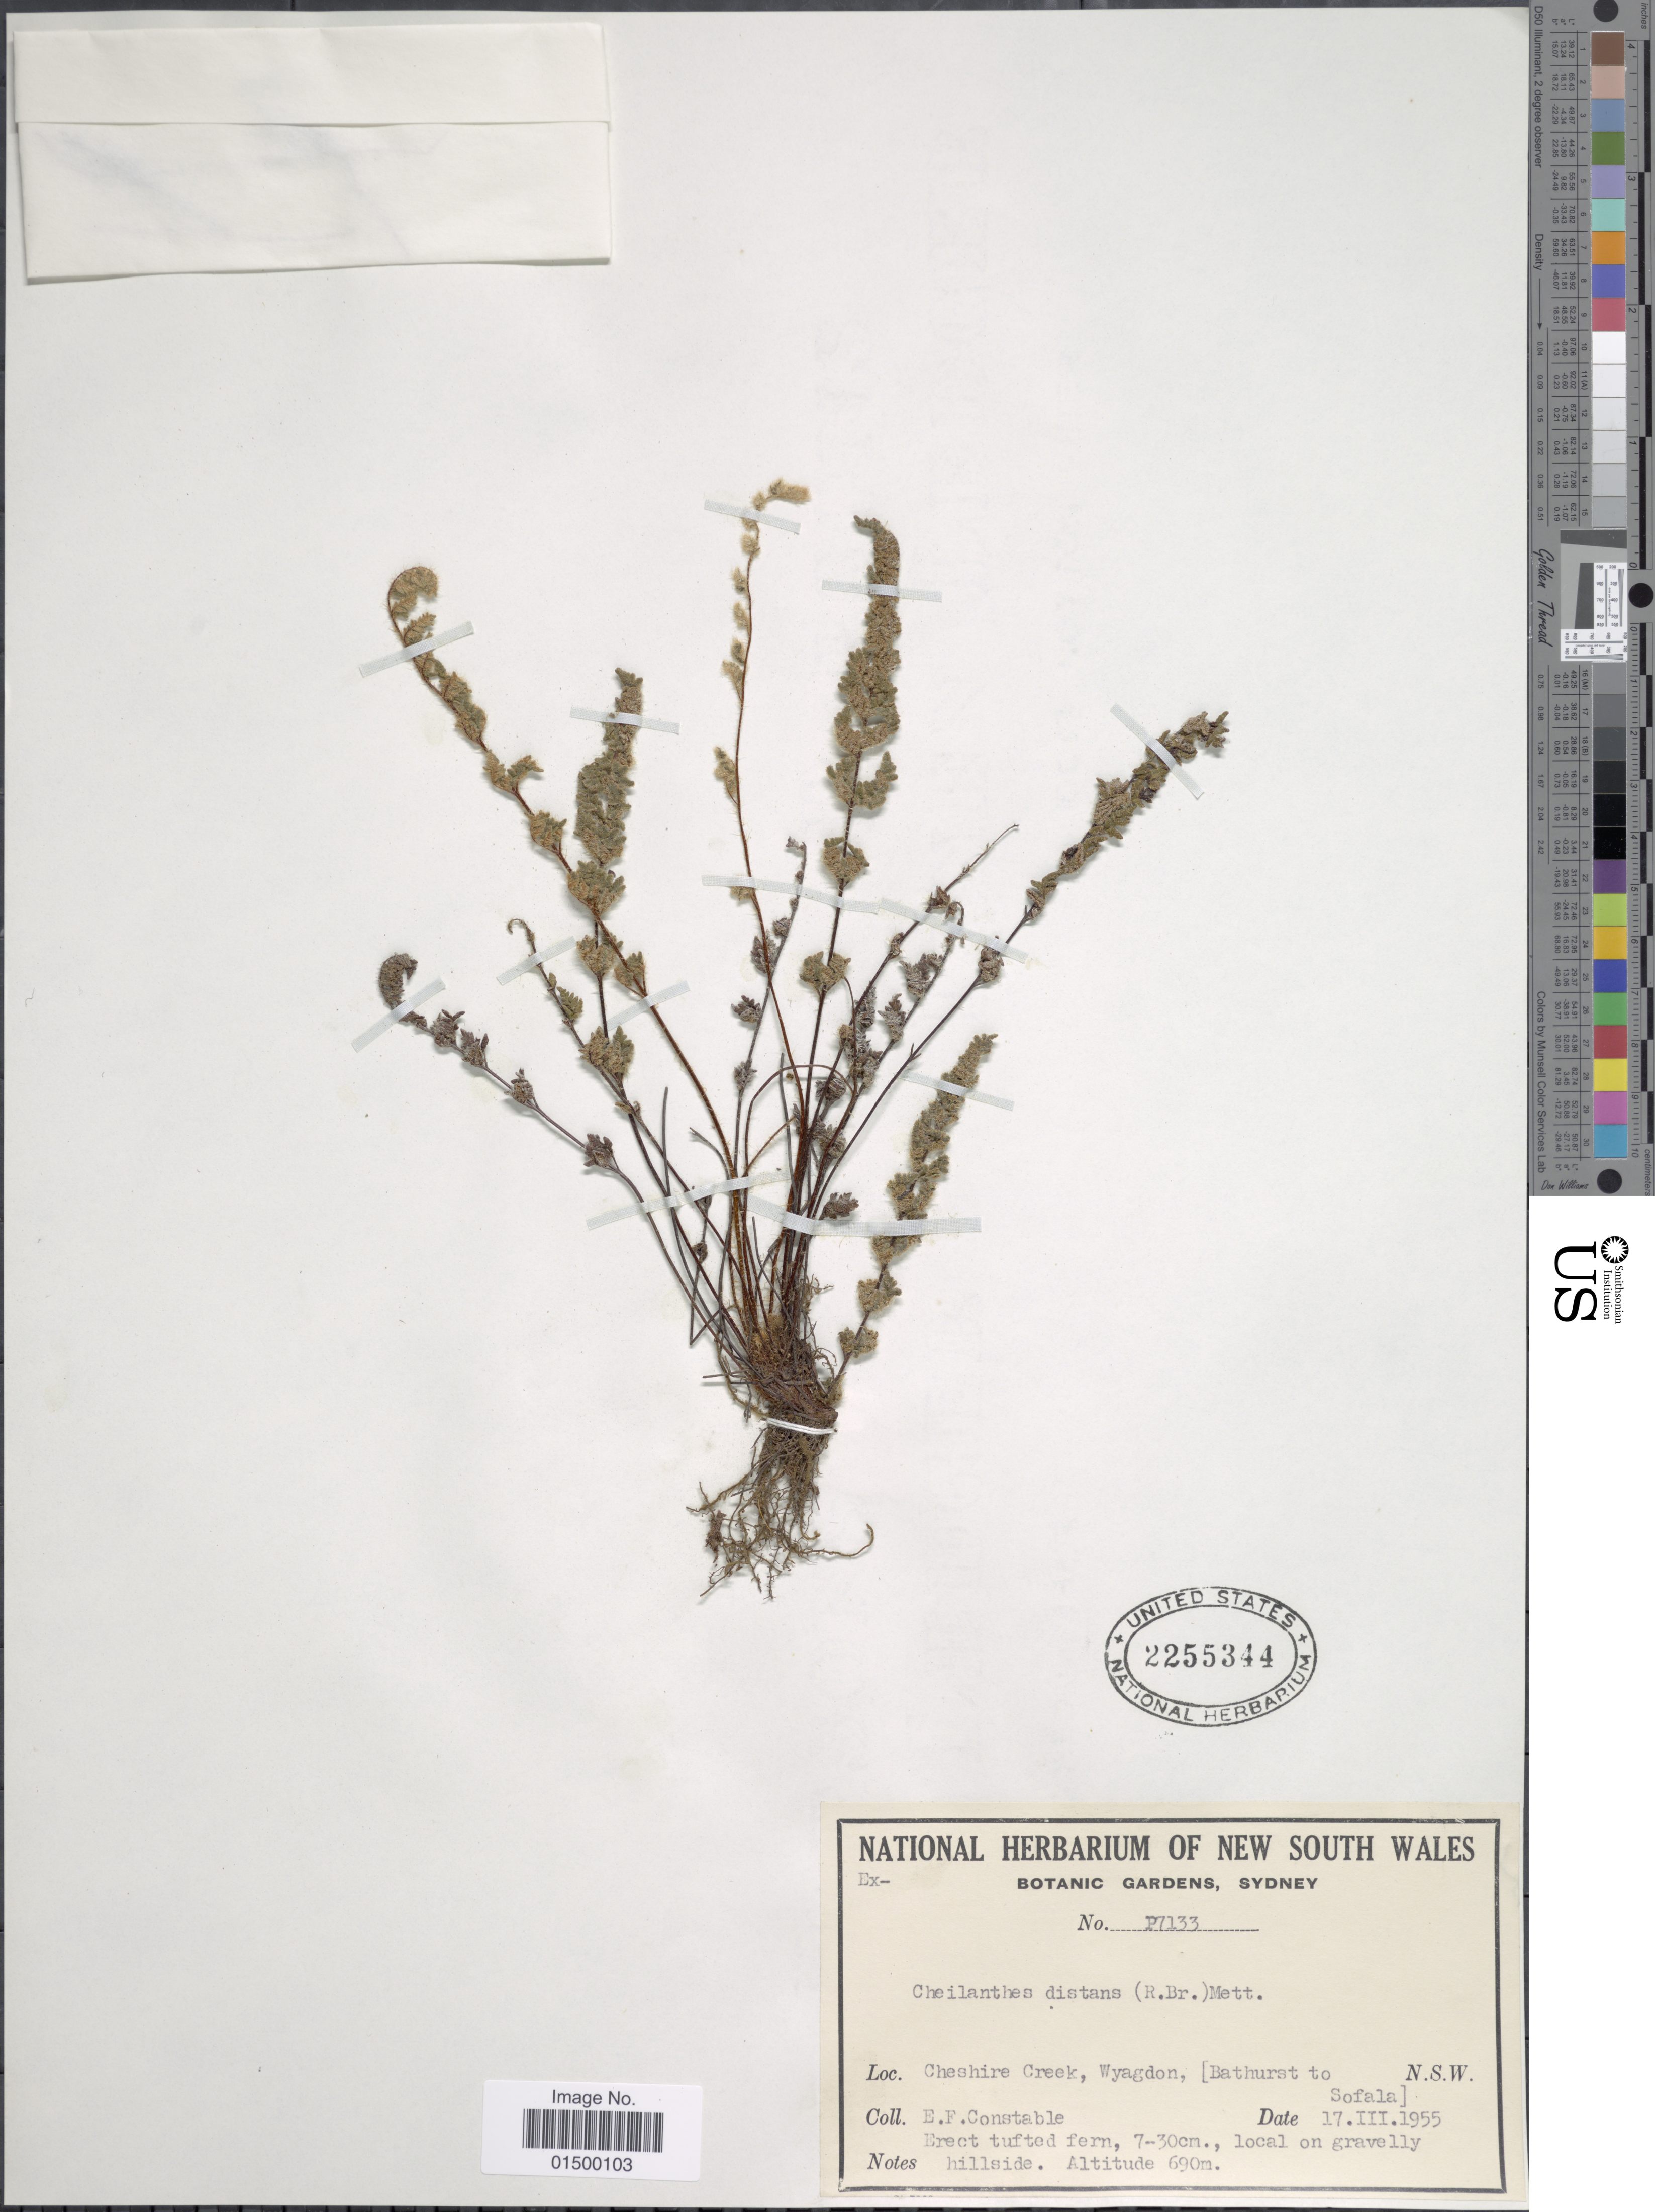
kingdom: Plantae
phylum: Tracheophyta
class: Polypodiopsida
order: Polypodiales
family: Pteridaceae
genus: Cheilanthes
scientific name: Cheilanthes distans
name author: Mett.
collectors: E. F. Constable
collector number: P7133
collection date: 1955-03-17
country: Australia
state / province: New South Wales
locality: Cheshire Creek, Waygdon, [ Bathurst to Sofala]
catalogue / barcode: US 2255344